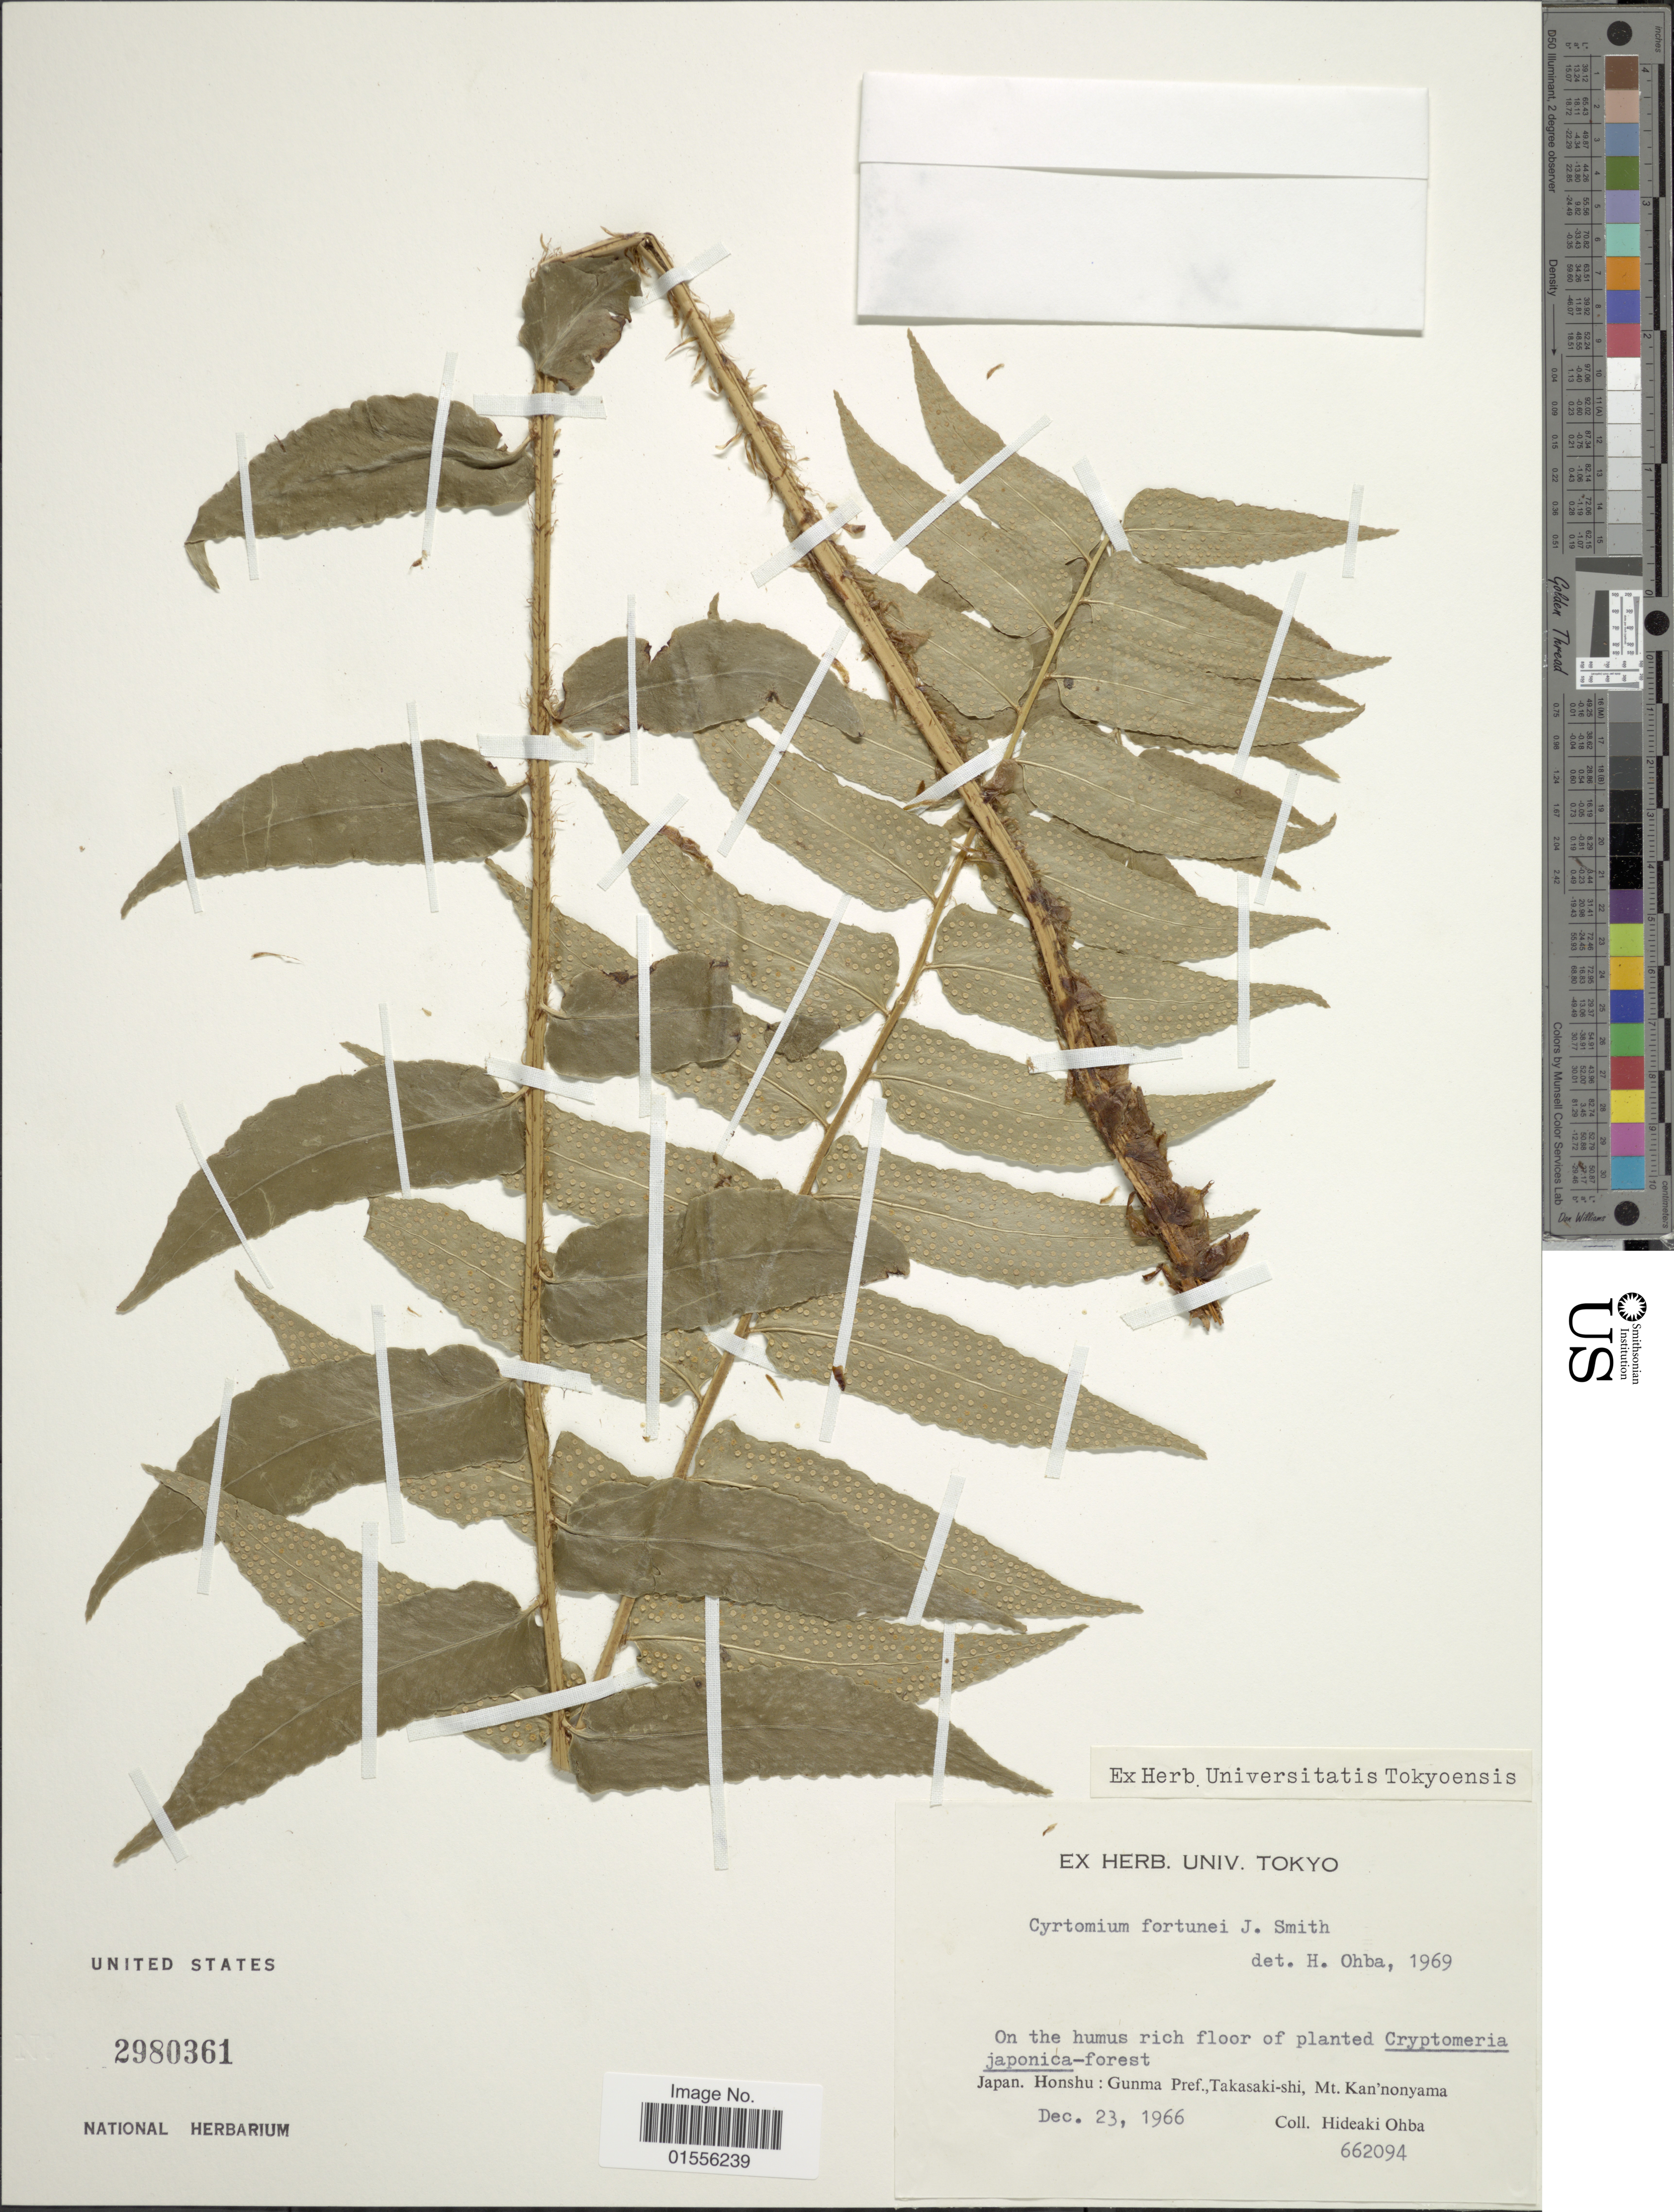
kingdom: Plantae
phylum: Tracheophyta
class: Polypodiopsida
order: Polypodiales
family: Dryopteridaceae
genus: Cyrtomium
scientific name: Cyrtomium fortunei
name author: J. Sm.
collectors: H. Ohba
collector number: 662094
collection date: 1966-12-23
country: Japan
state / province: Gunma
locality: Honshu: Gunma Pref., Takasaki-shi, Mt Kan'nonyama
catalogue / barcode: US 2980361